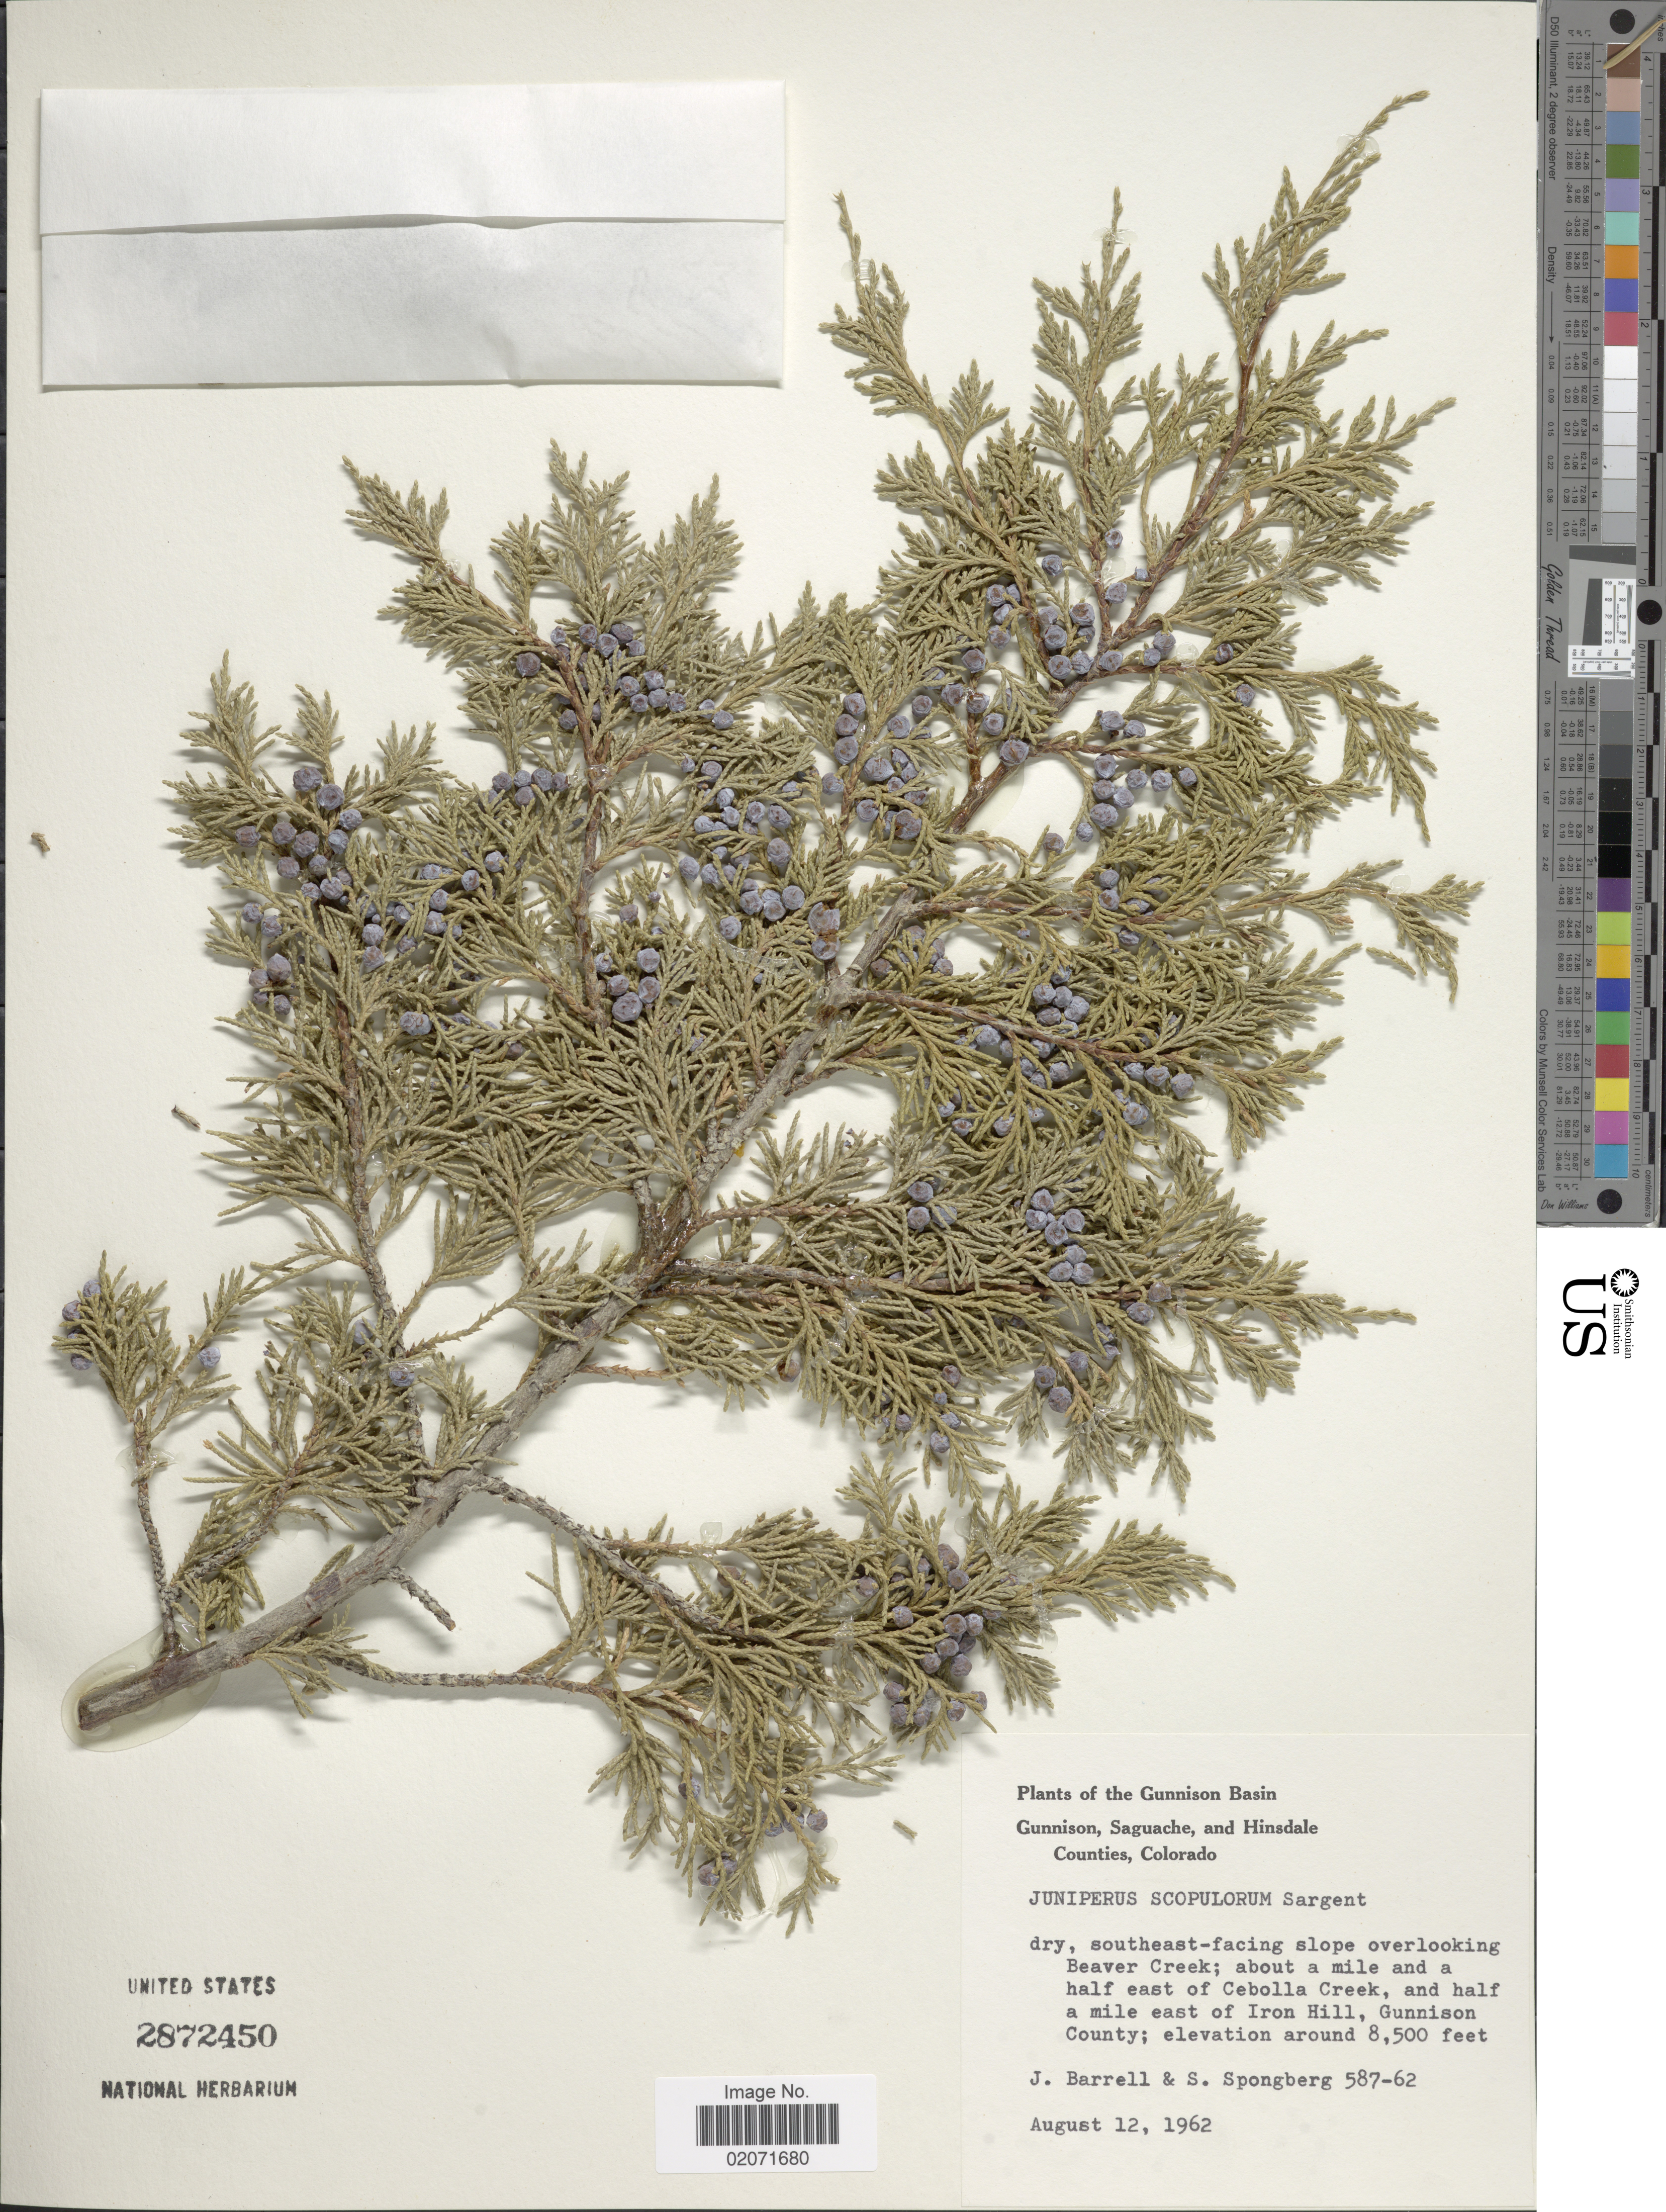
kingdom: Plantae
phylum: Tracheophyta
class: Pinopsida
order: Pinales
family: Cupressaceae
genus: Juniperus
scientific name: Juniperus scopulorum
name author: Sarg.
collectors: J. Barrell & S. A.Spongberg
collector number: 587-62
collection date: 1962-08-12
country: United States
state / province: Colorado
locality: The Gunnison Basin Gunnison, Saguache, and Hinsdale Counties, dry, southeast-facing slope overlookingbeaver Creek; about a mile and a half east of Cebolla Creek, and half a mile east of Iron Hill, Gunnison County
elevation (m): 2591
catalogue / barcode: US 2872450